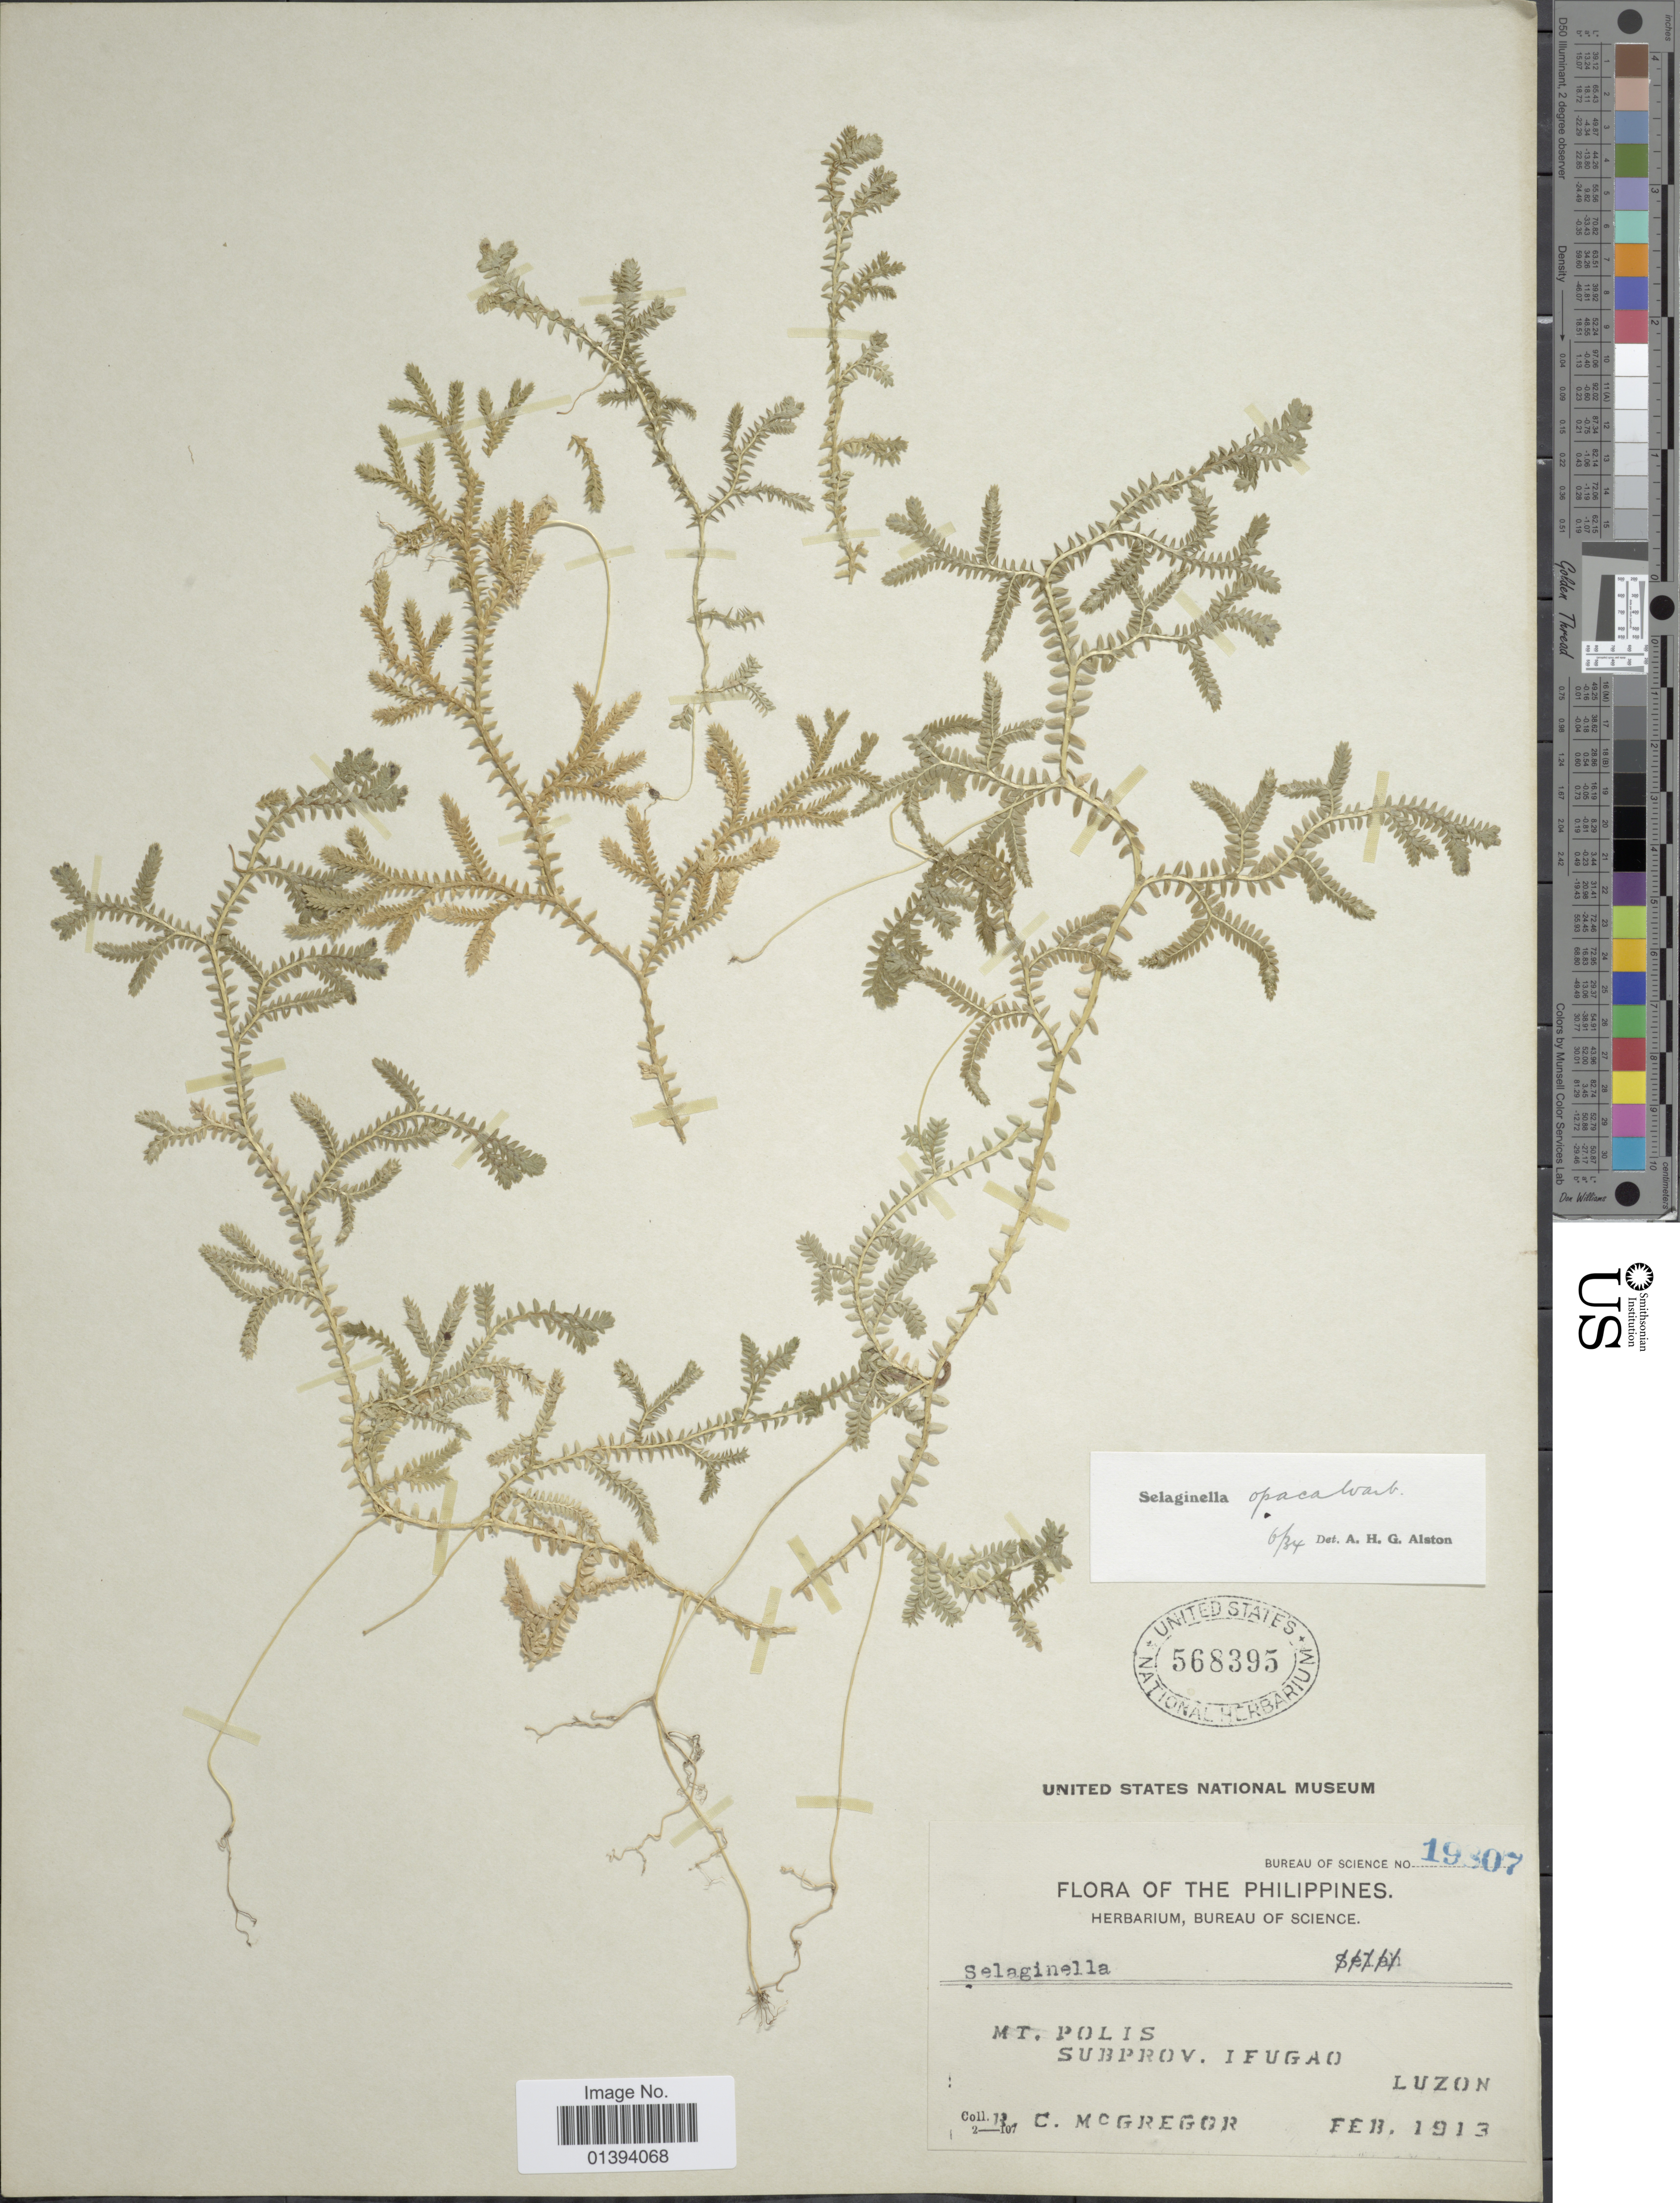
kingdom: Plantae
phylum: Tracheophyta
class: Lycopodiopsida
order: Selaginellales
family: Selaginellaceae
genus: Selaginella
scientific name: Selaginella opaca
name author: Warb.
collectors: R. C. McGregor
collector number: Bureau of Science 19807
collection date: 1913-02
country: Philippines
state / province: Central Luzon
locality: Mt. Polis, Subprov. Ifugao, Luzon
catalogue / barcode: US 568395